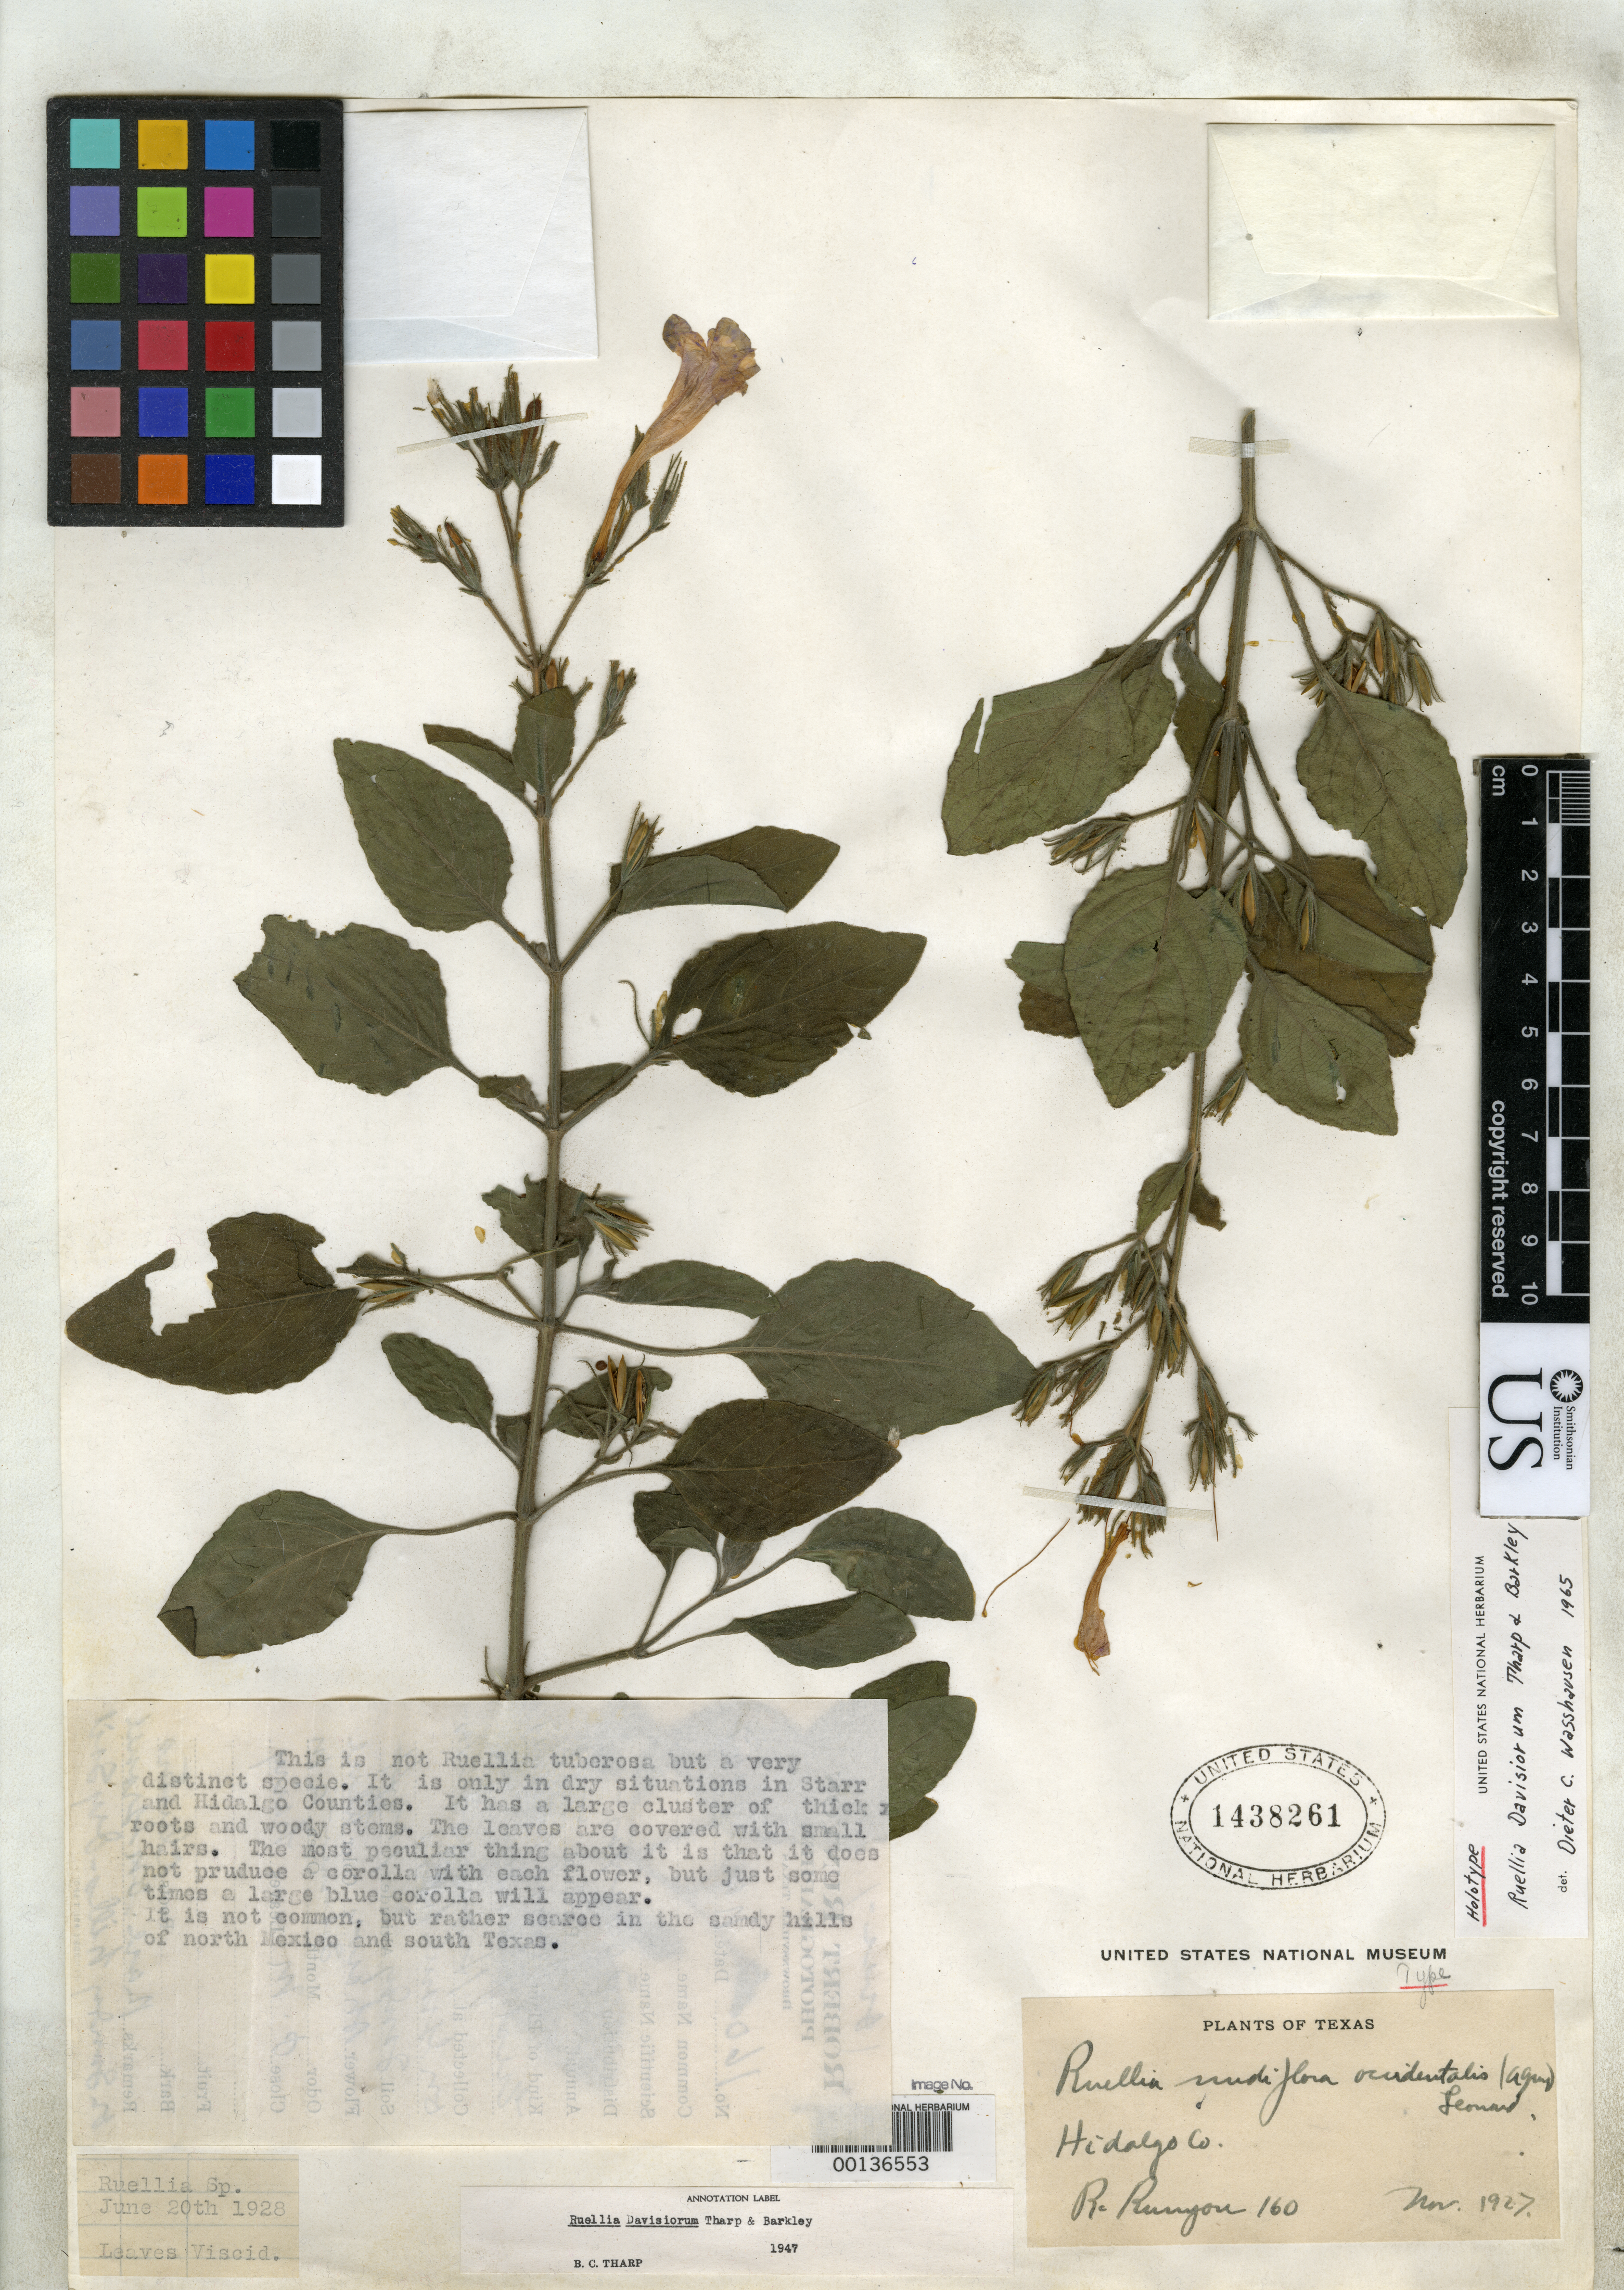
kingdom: Plantae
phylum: Tracheophyta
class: Magnoliopsida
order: Lamiales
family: Acanthaceae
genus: Ruellia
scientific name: Ruellia davisiorum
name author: Tharp & F.A. Barkley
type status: Holotype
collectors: R. Runyon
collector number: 160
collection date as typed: Nov 1927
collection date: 1927-11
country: United States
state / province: Texas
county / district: Hidalgo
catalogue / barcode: US 1438261